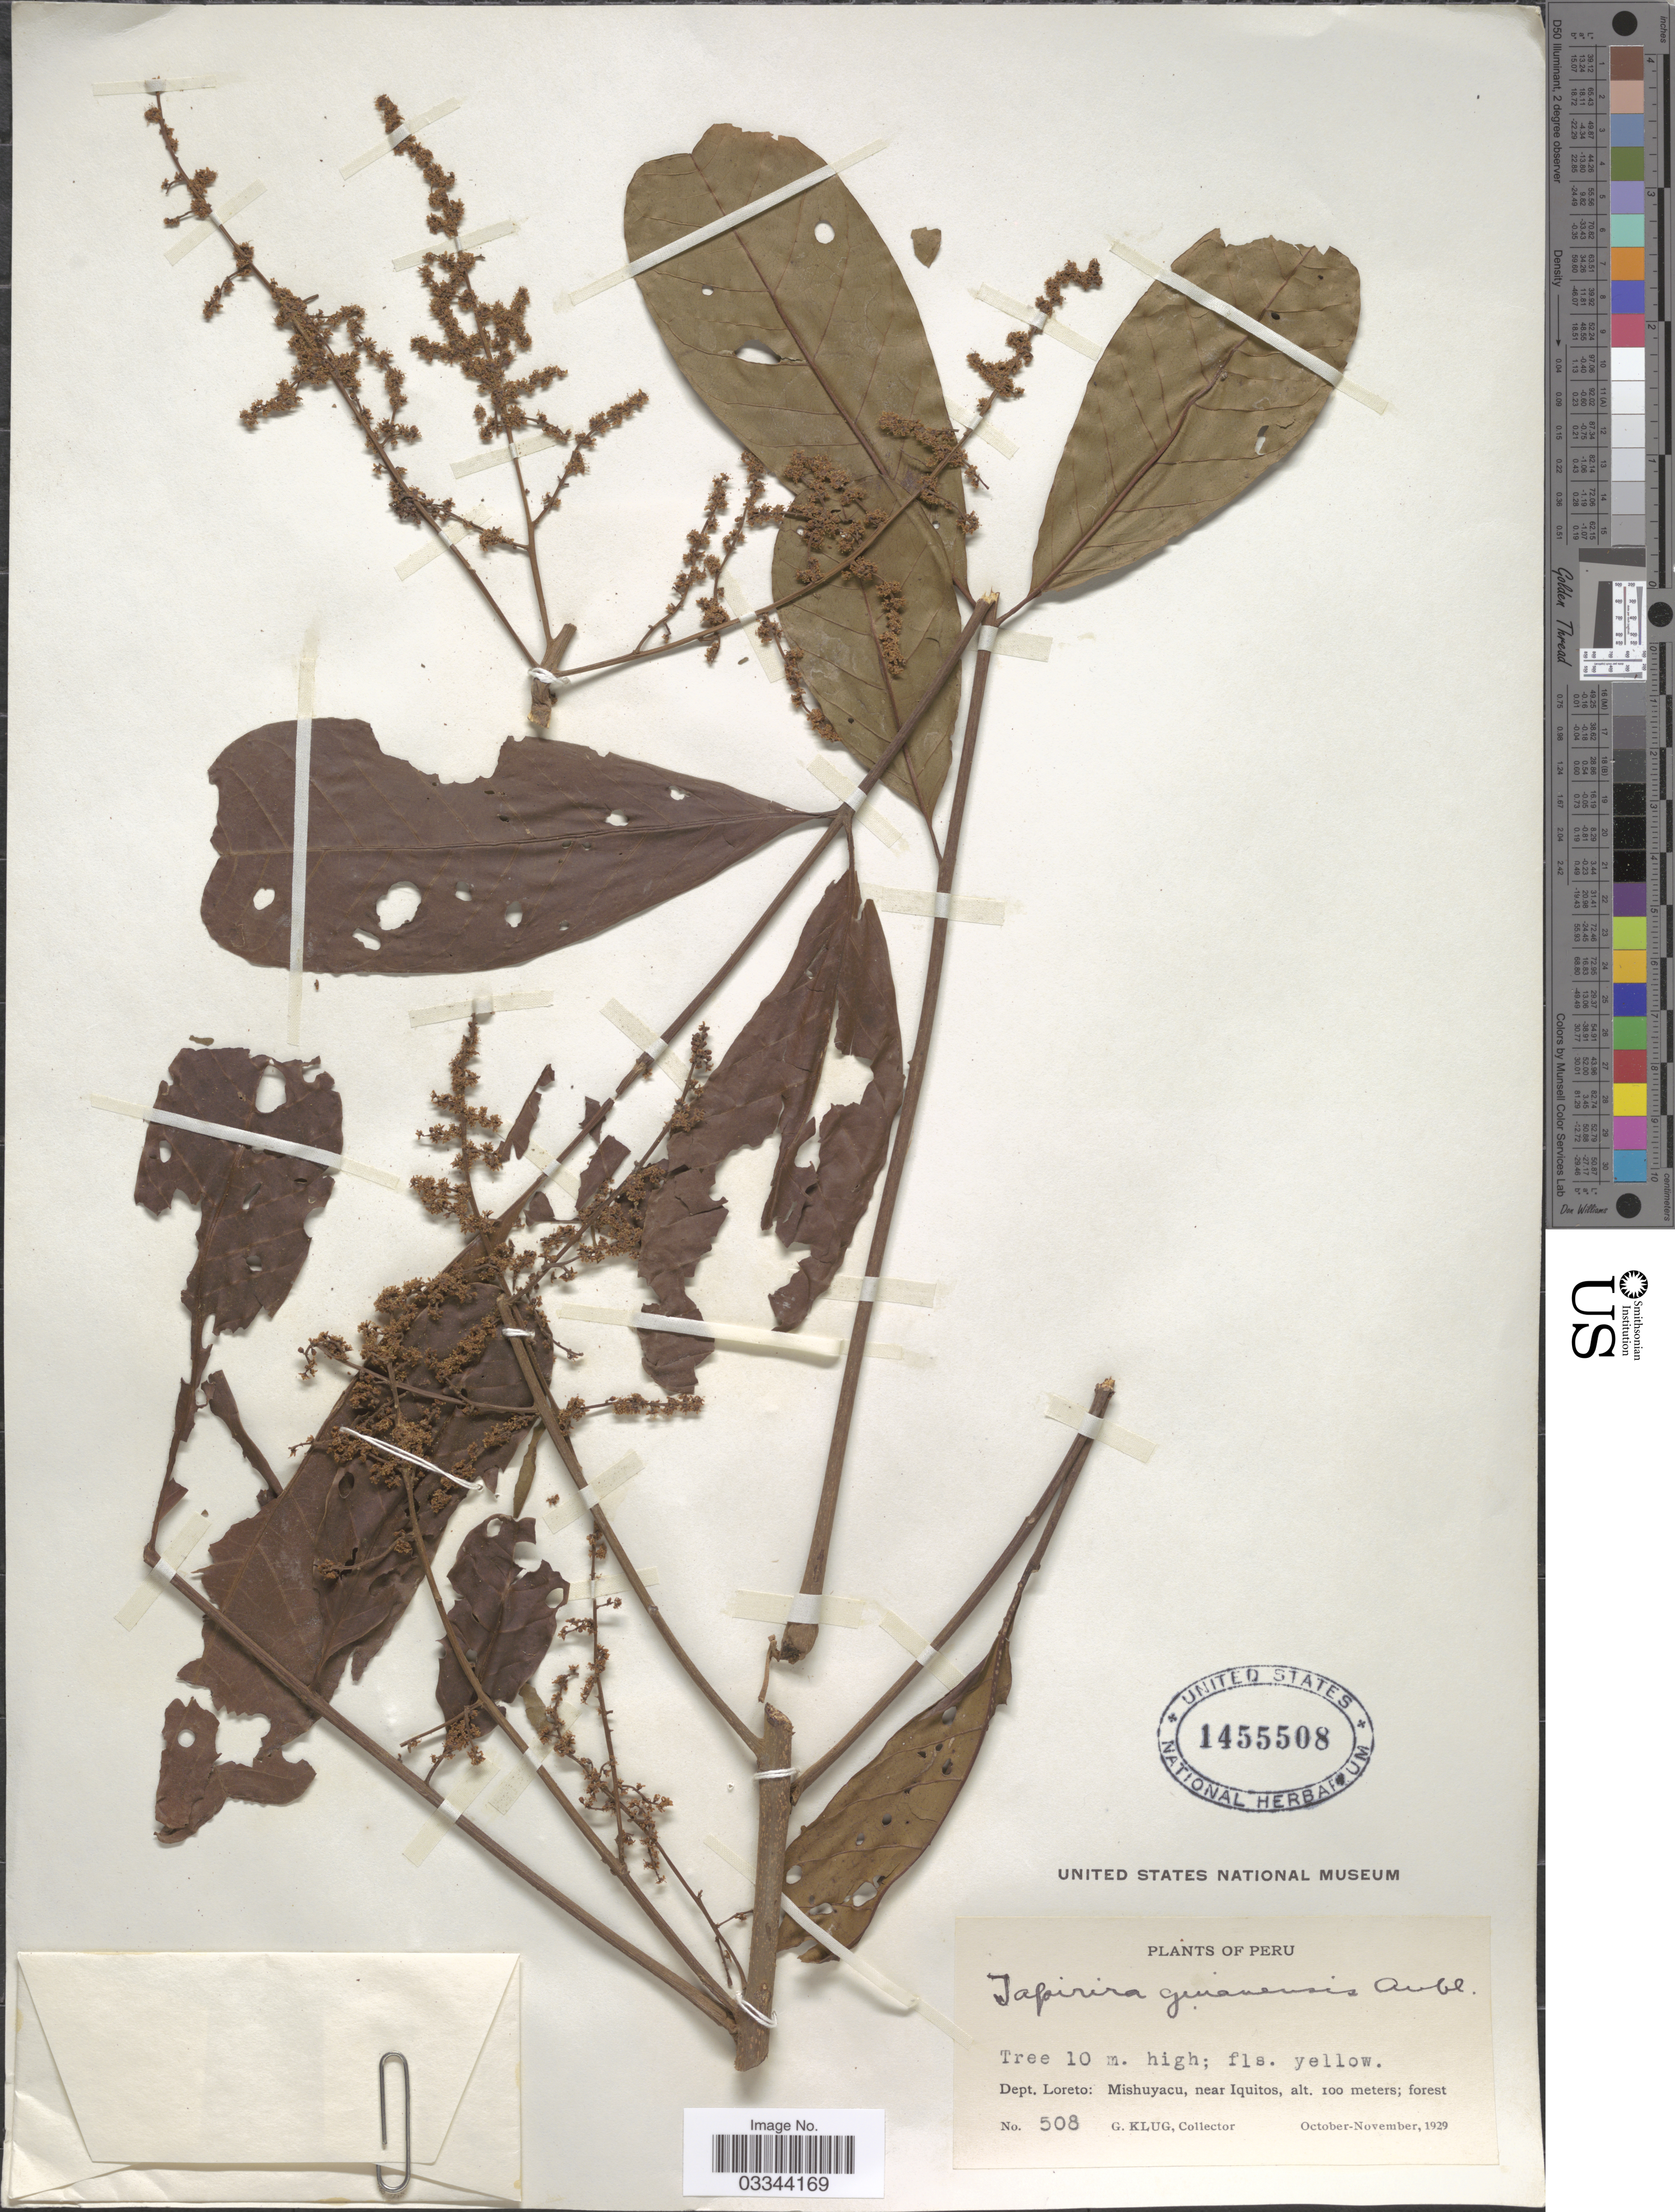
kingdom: Plantae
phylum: Tracheophyta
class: Magnoliopsida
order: Sapindales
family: Anacardiaceae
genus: Tapirira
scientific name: Tapirira guianensis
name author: Aubl.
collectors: G. Klug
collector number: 508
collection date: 1929-10/1929-11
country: Peru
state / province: Loreto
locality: Dept. Loreto: Mishuyacu, near Iquitos.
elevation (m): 100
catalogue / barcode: US 1455508